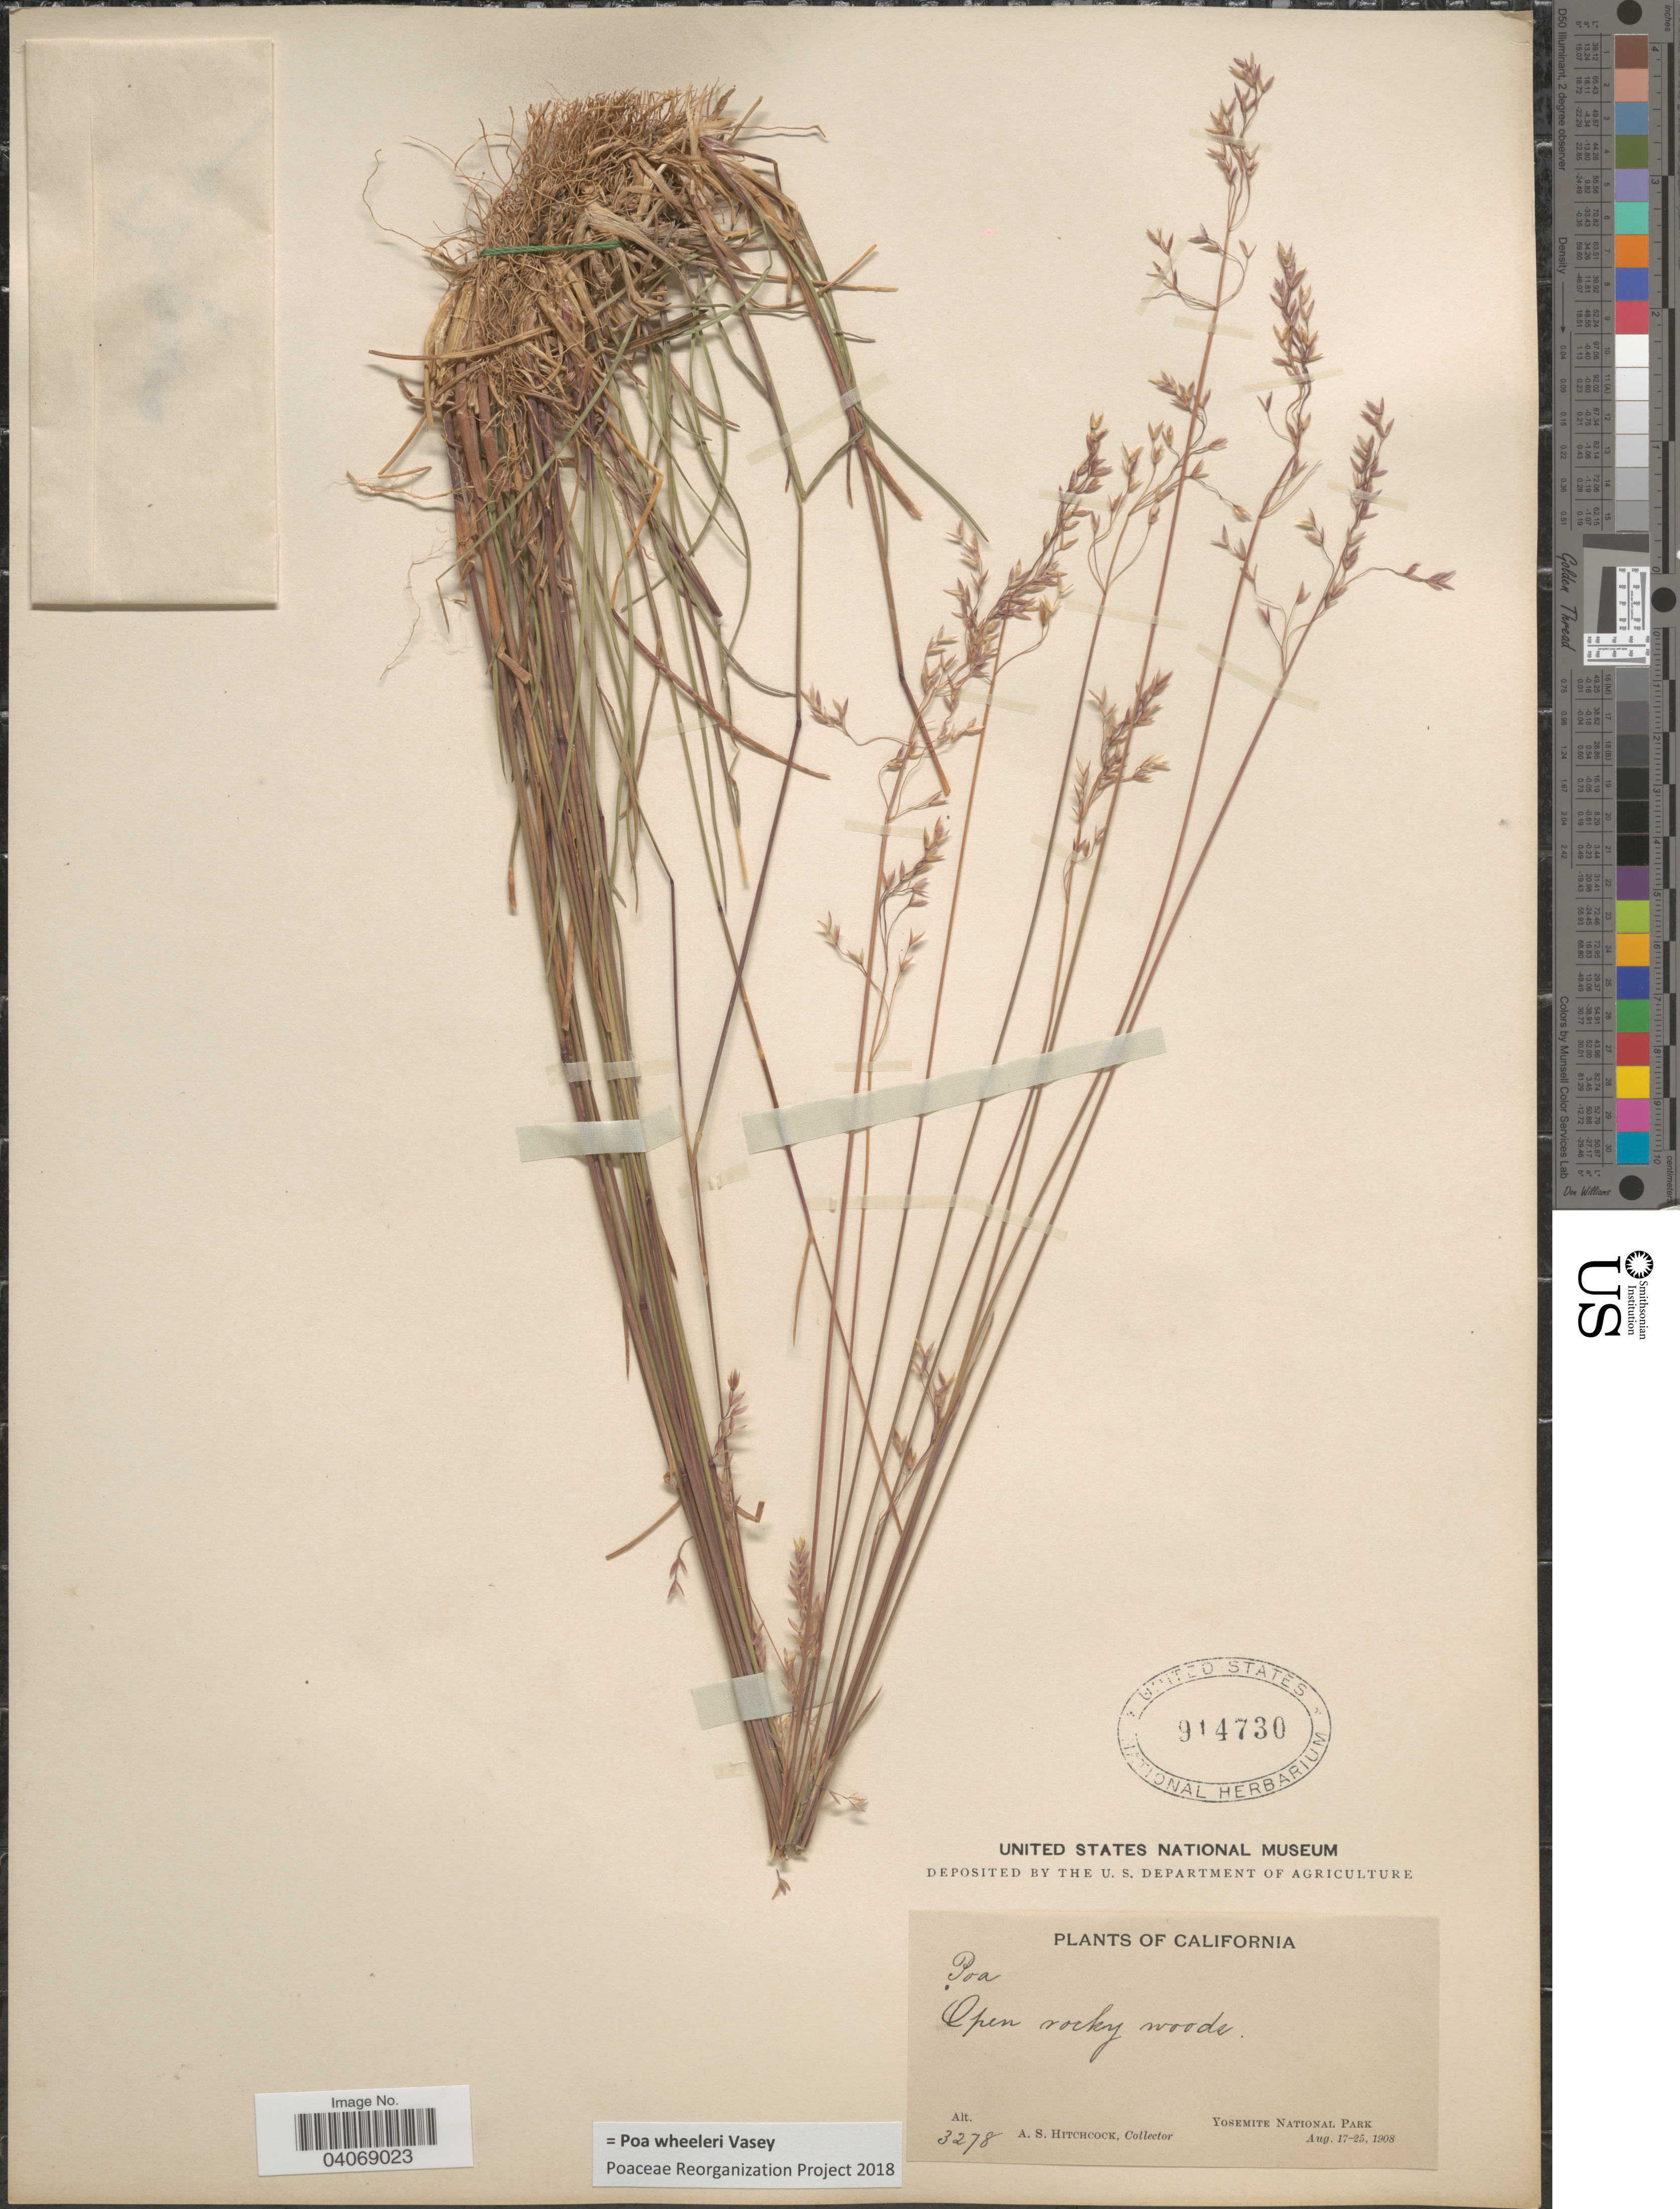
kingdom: Plantae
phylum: Tracheophyta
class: Liliopsida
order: Poales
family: Poaceae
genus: Poa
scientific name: Poa wheeleri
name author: Vasey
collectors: A. S. Hitchcock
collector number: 3278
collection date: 1908-08-17/1908-08-25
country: United States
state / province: California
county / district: Mariposa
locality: Open rocky woods. Yosemite National Park.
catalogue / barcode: US 914730